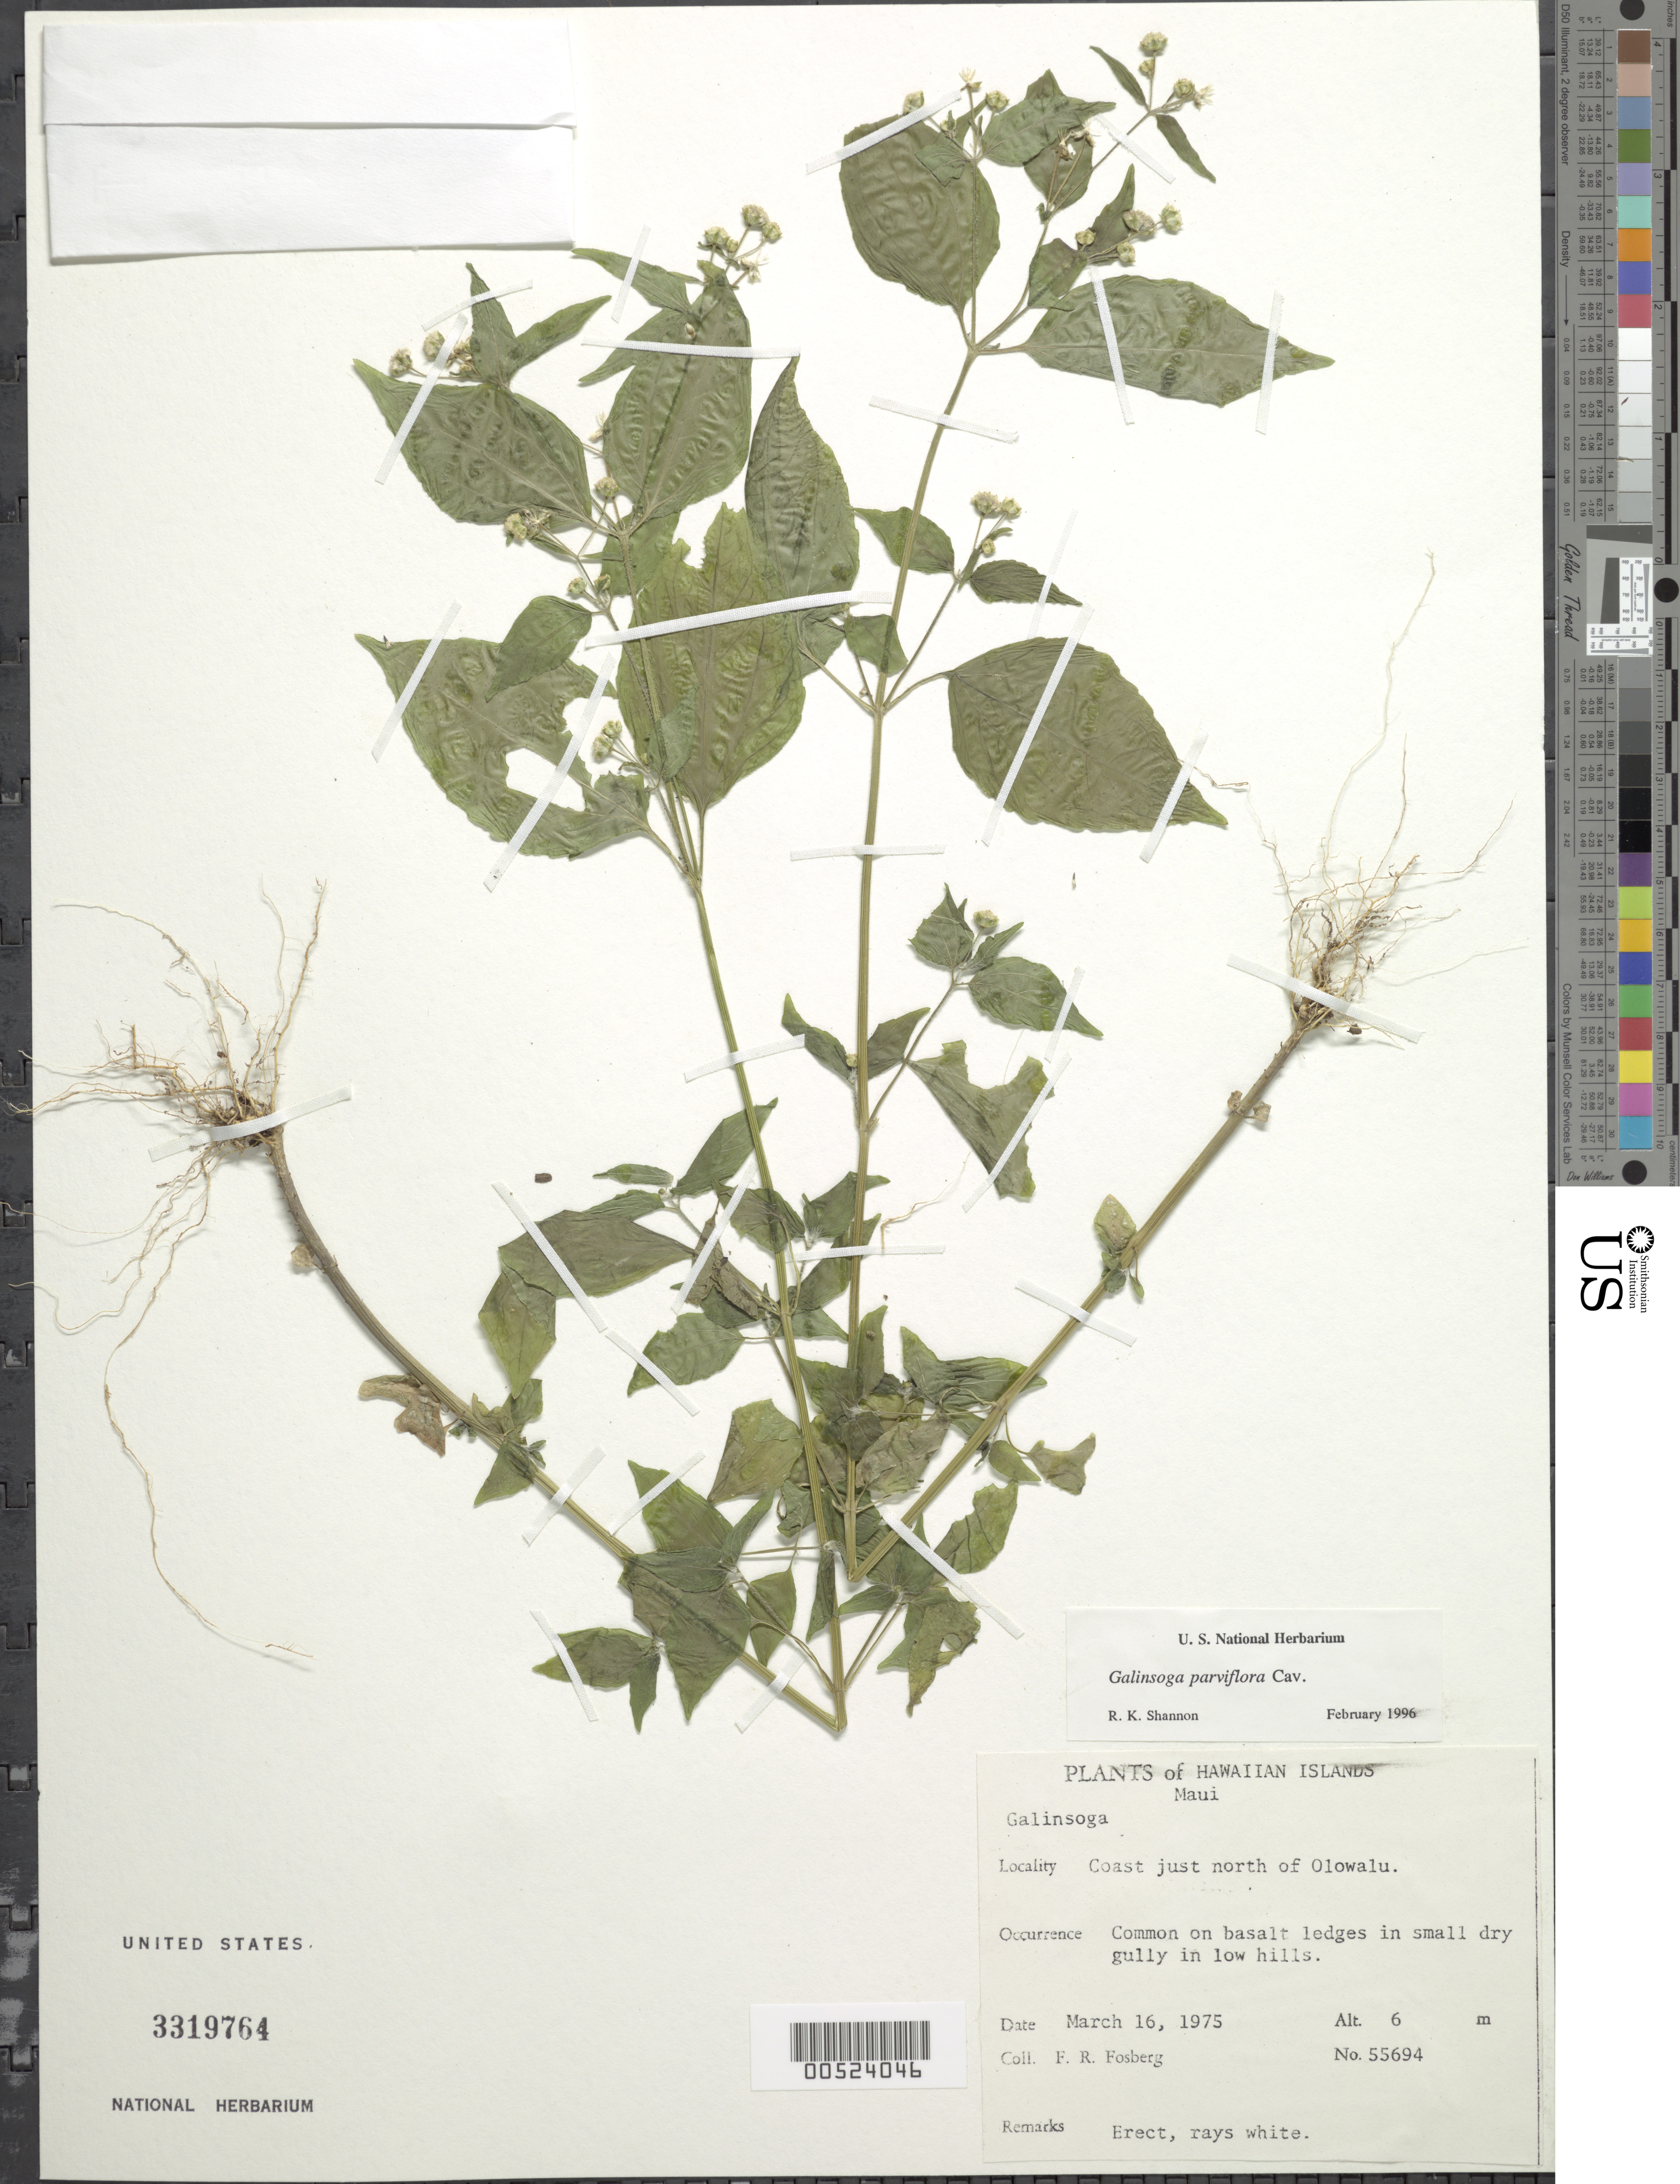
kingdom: Plantae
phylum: Tracheophyta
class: Magnoliopsida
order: Asterales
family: Asteraceae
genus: Galinsoga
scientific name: Galinsoga parviflora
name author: Cav.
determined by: Shannon, R. K., (UNITED STATES)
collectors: F. R. Fosberg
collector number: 55694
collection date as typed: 16 Mar 1975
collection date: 1975-03-16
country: United States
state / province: Hawaii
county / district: Maui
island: Maui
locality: Coast just N of Olowalu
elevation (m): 6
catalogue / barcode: US 3319764